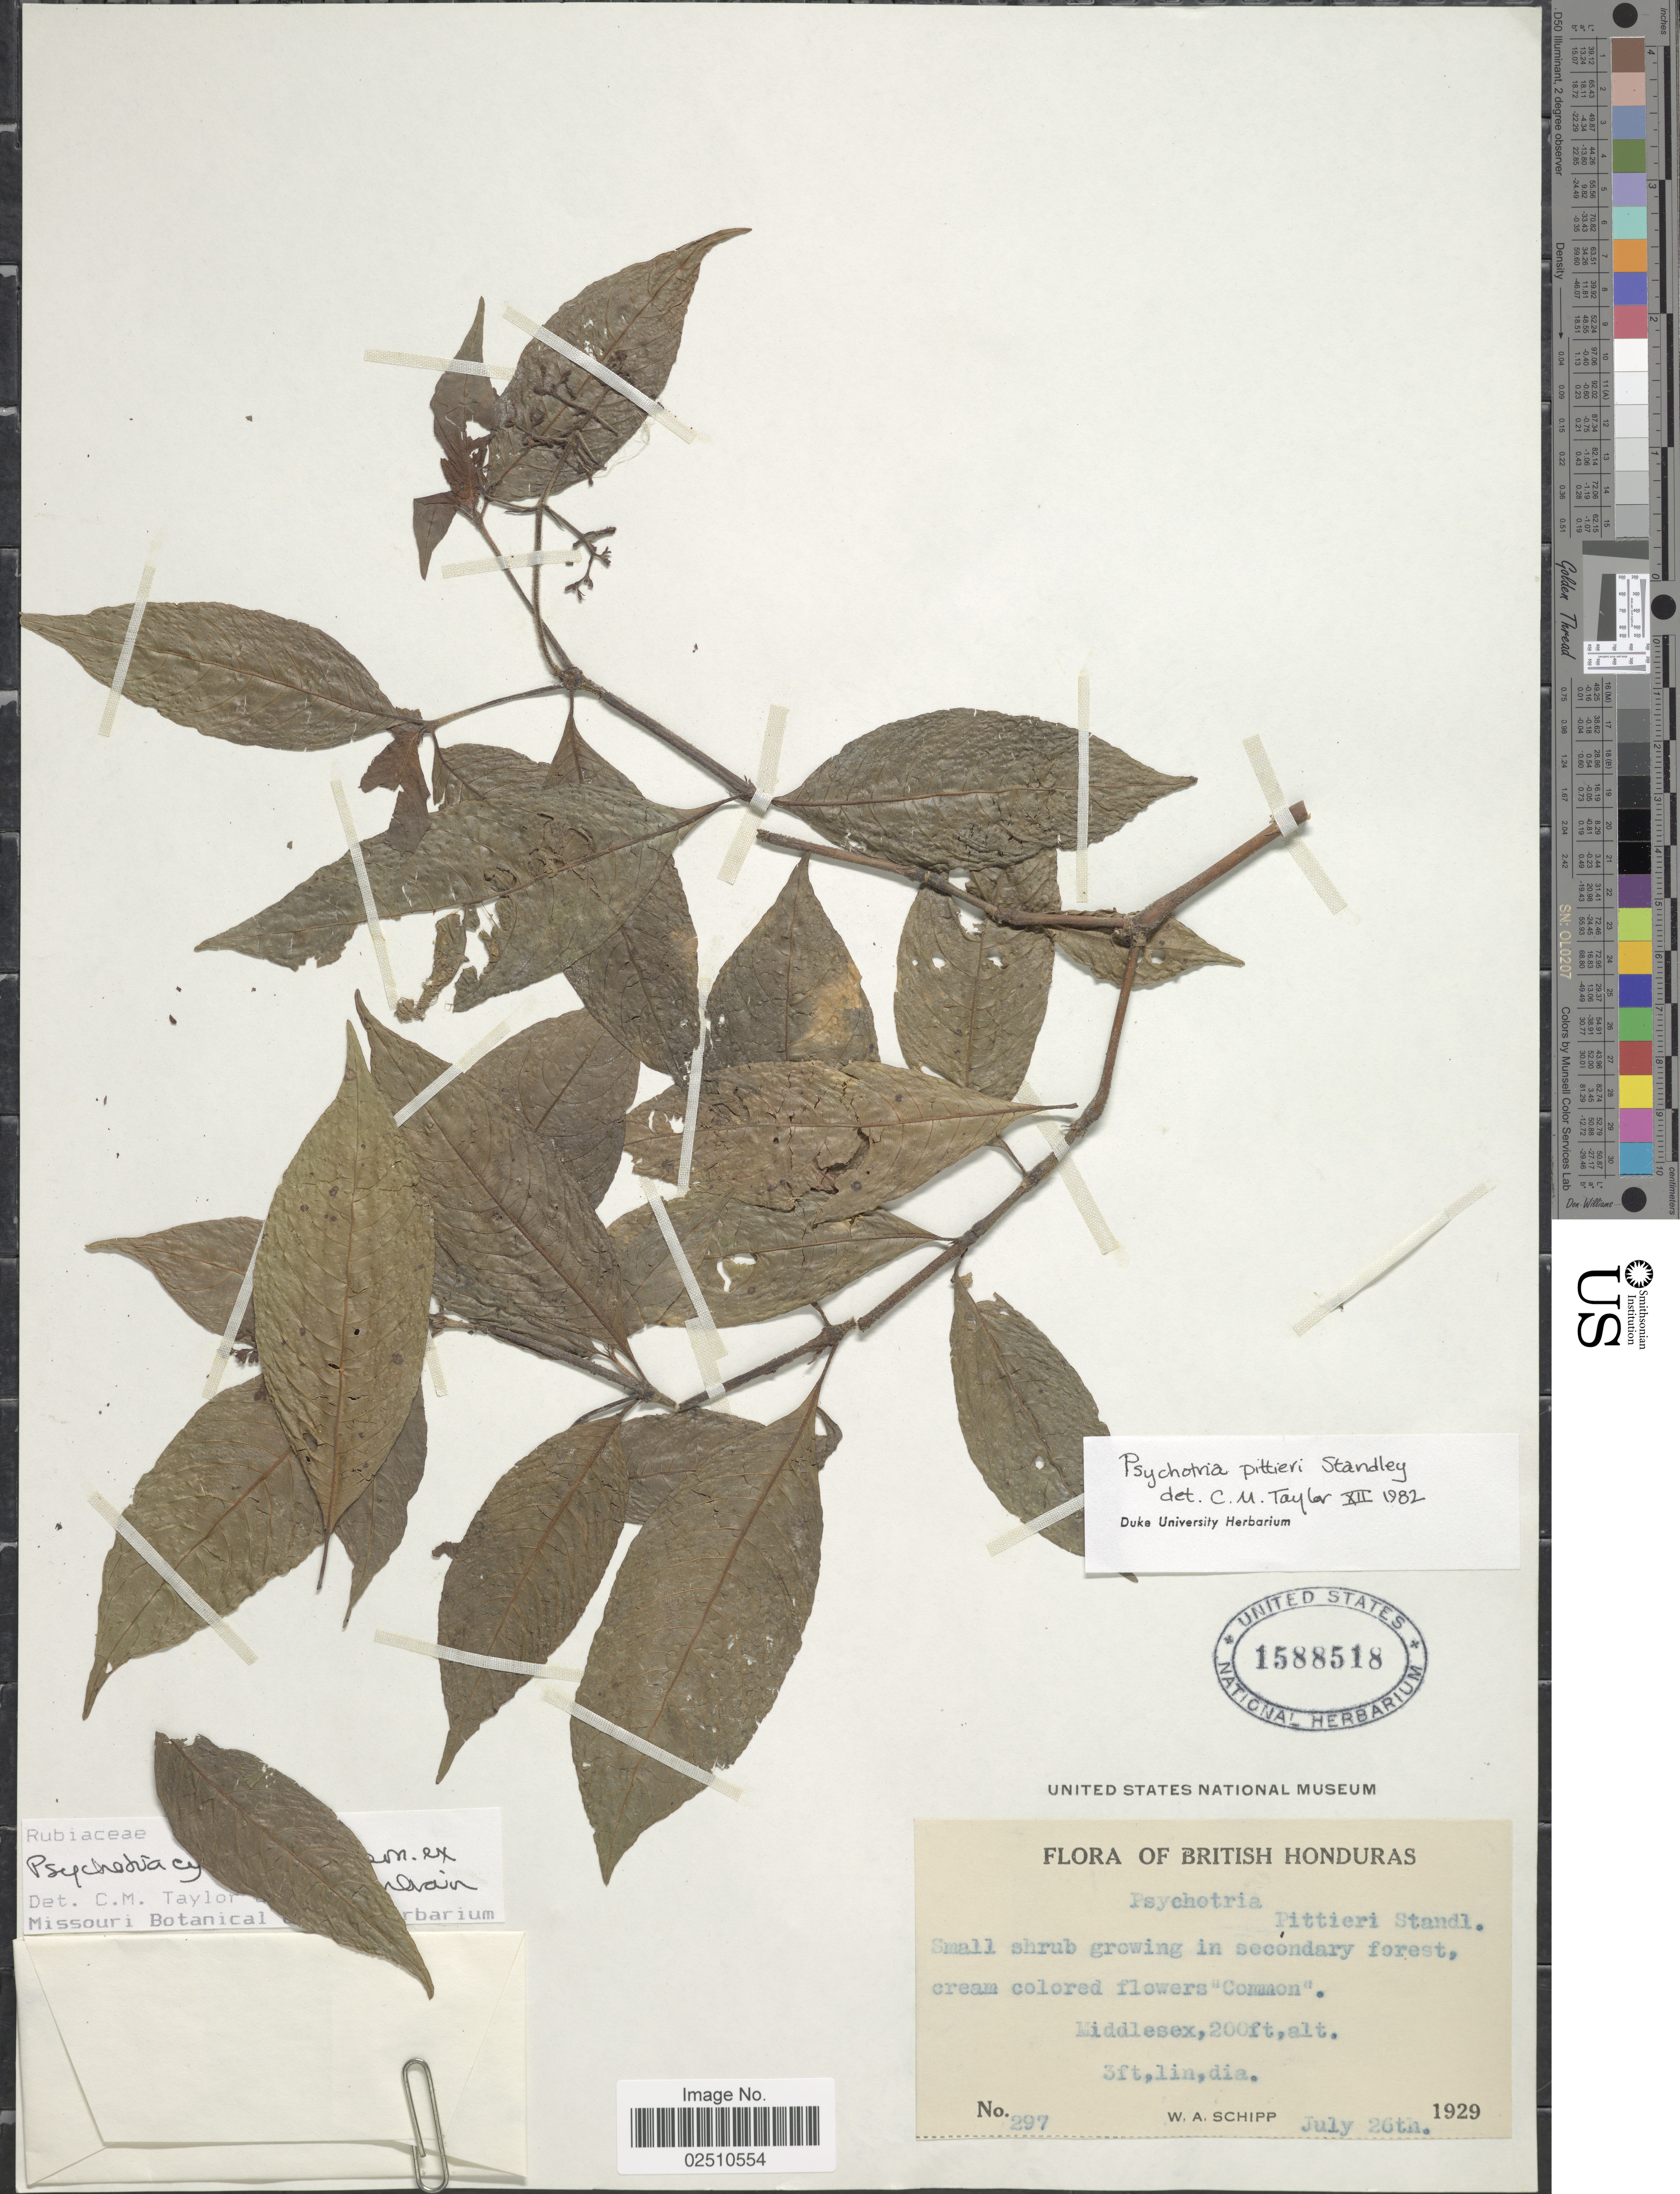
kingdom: Plantae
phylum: Tracheophyta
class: Magnoliopsida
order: Gentianales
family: Rubiaceae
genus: Psychotria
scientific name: Psychotria cyanococca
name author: Seem. ex Dombrain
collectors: W. Schipp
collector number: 297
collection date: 1929-07-26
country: Belize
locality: British Honduras, Middlesex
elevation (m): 61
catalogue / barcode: US 1588518